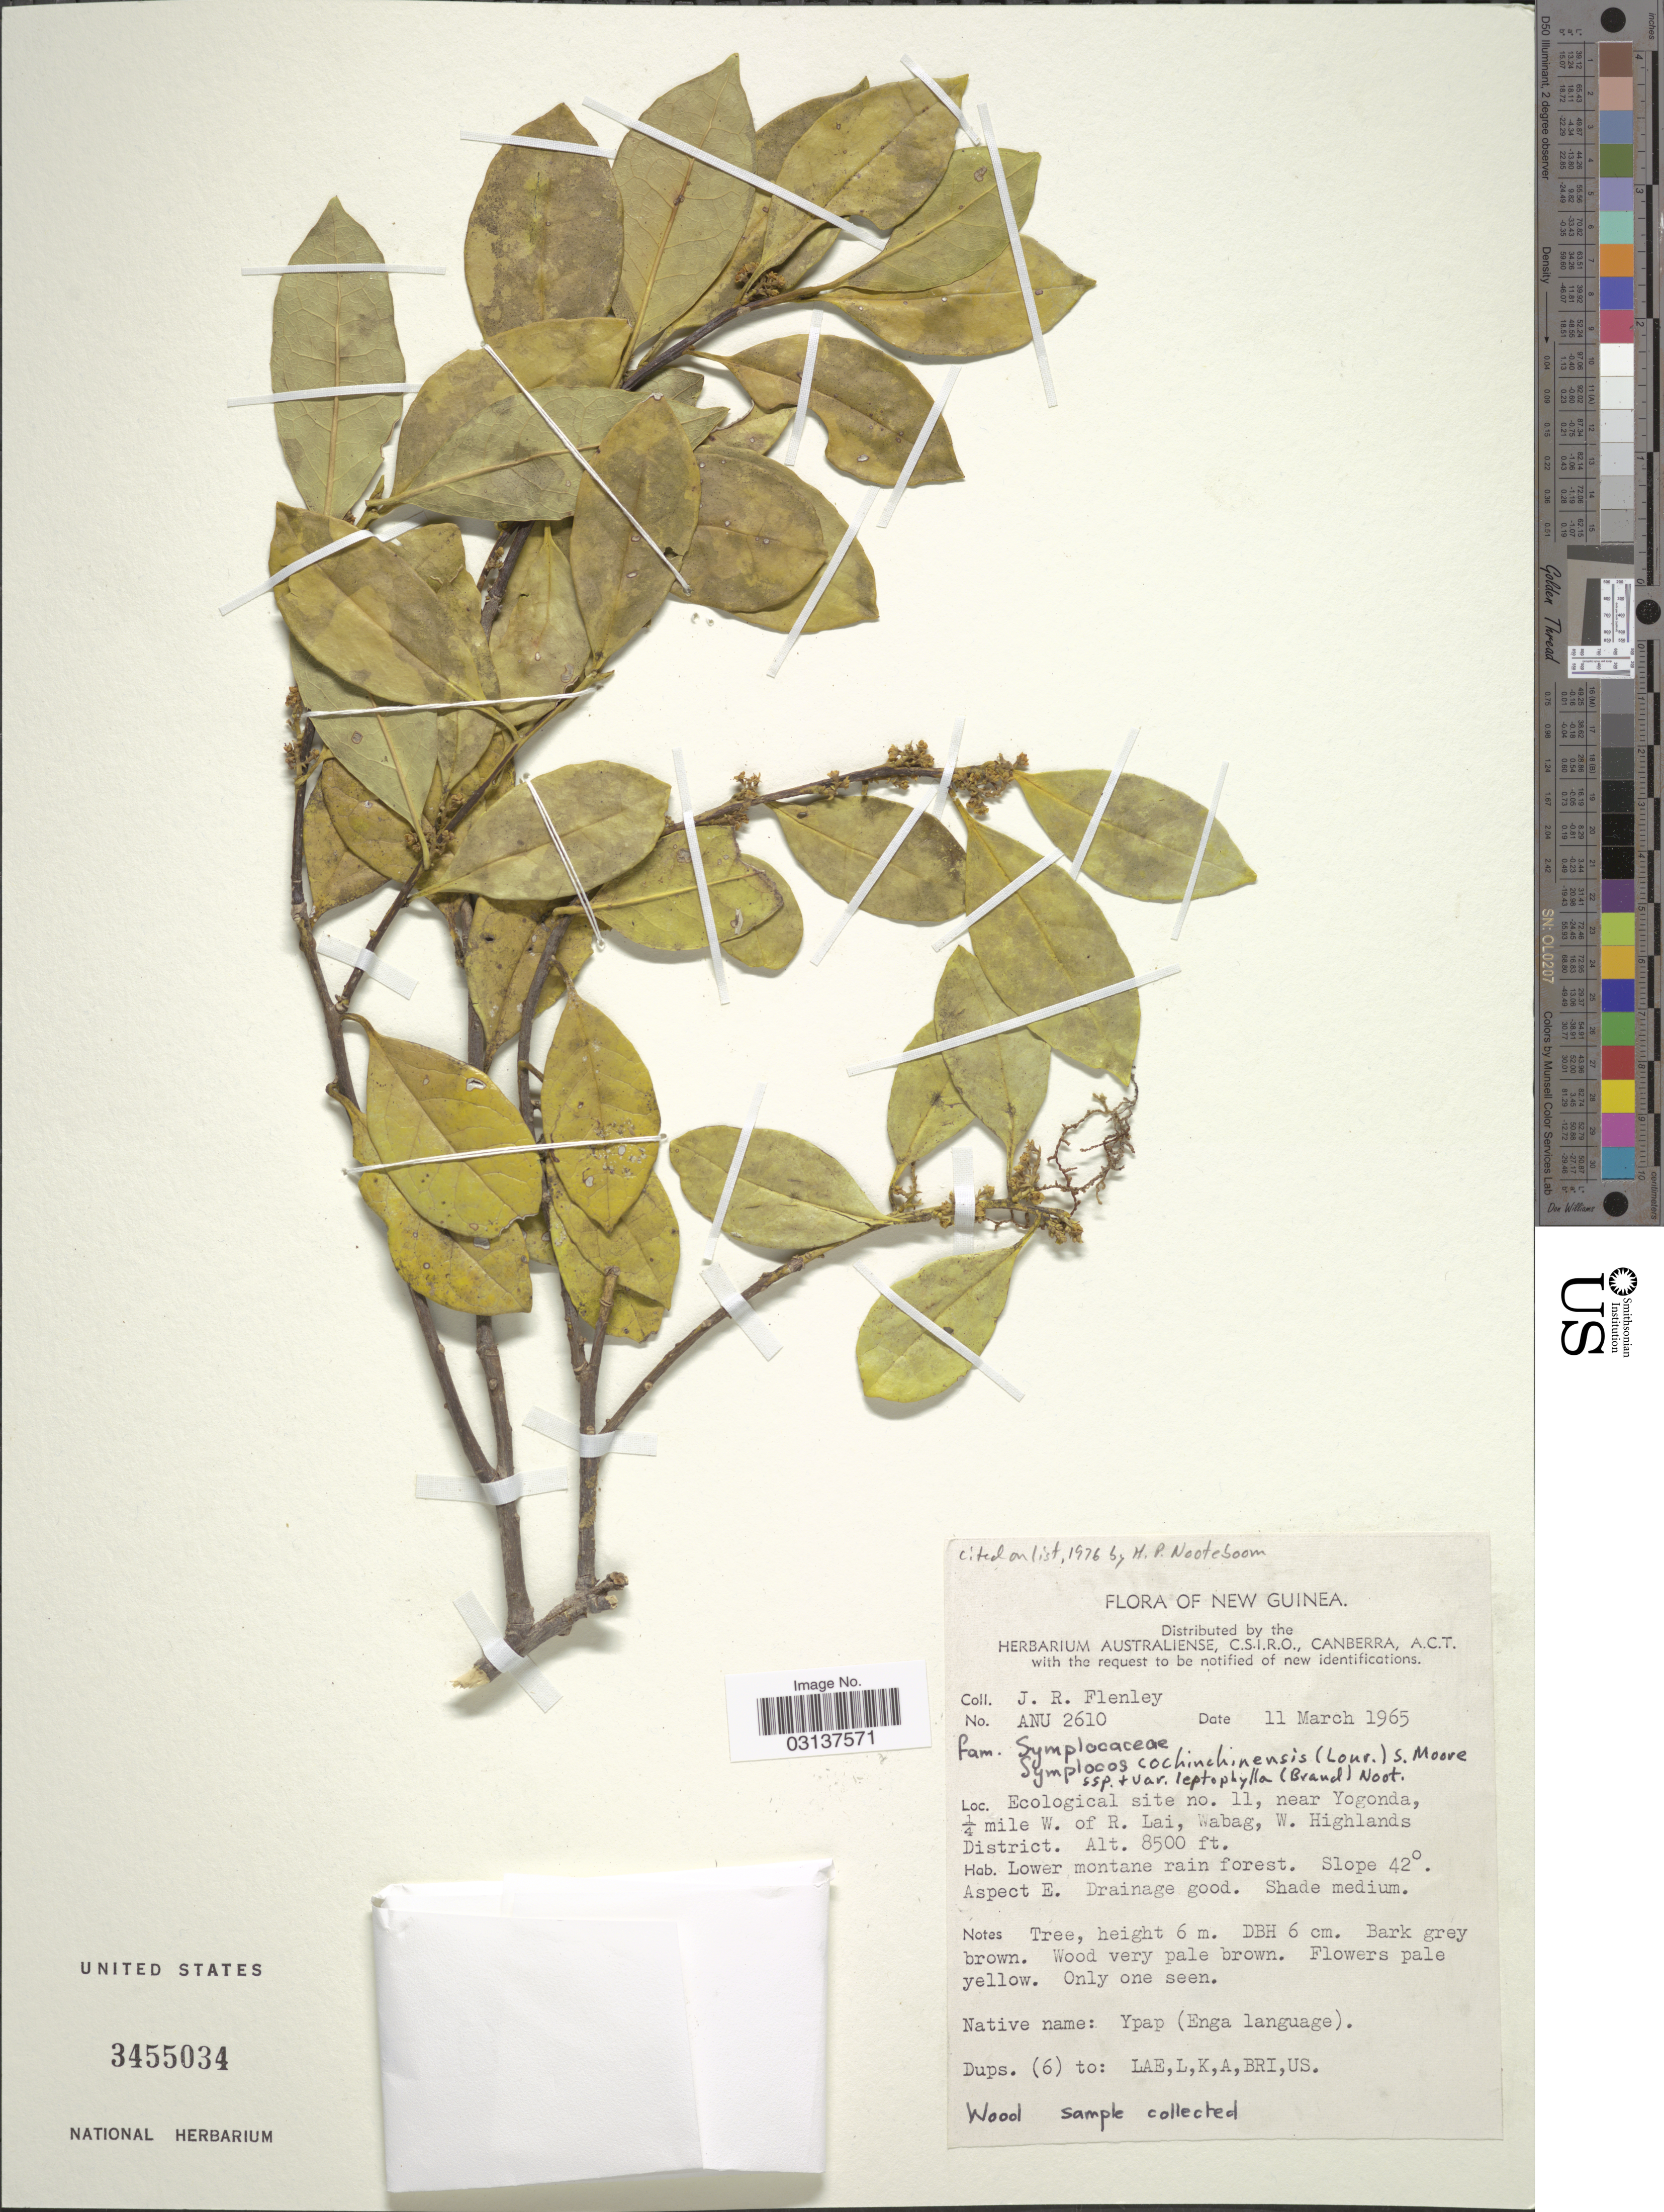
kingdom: Plantae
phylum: Tracheophyta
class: Magnoliopsida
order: Ericales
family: Symplocaceae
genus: Symplocos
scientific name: Symplocos cochinchinensis var. leptophylla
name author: (Brand) Noot.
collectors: J. Flenley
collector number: ANU2610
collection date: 1965-03-11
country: Papua New Guinea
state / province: Western Highlands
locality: New Guinea, Ecological site no. 11, near Yogonda, ¼ mile W. of R. Lai, Wabag, W. Highlands District.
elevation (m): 2591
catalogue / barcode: US 3455034